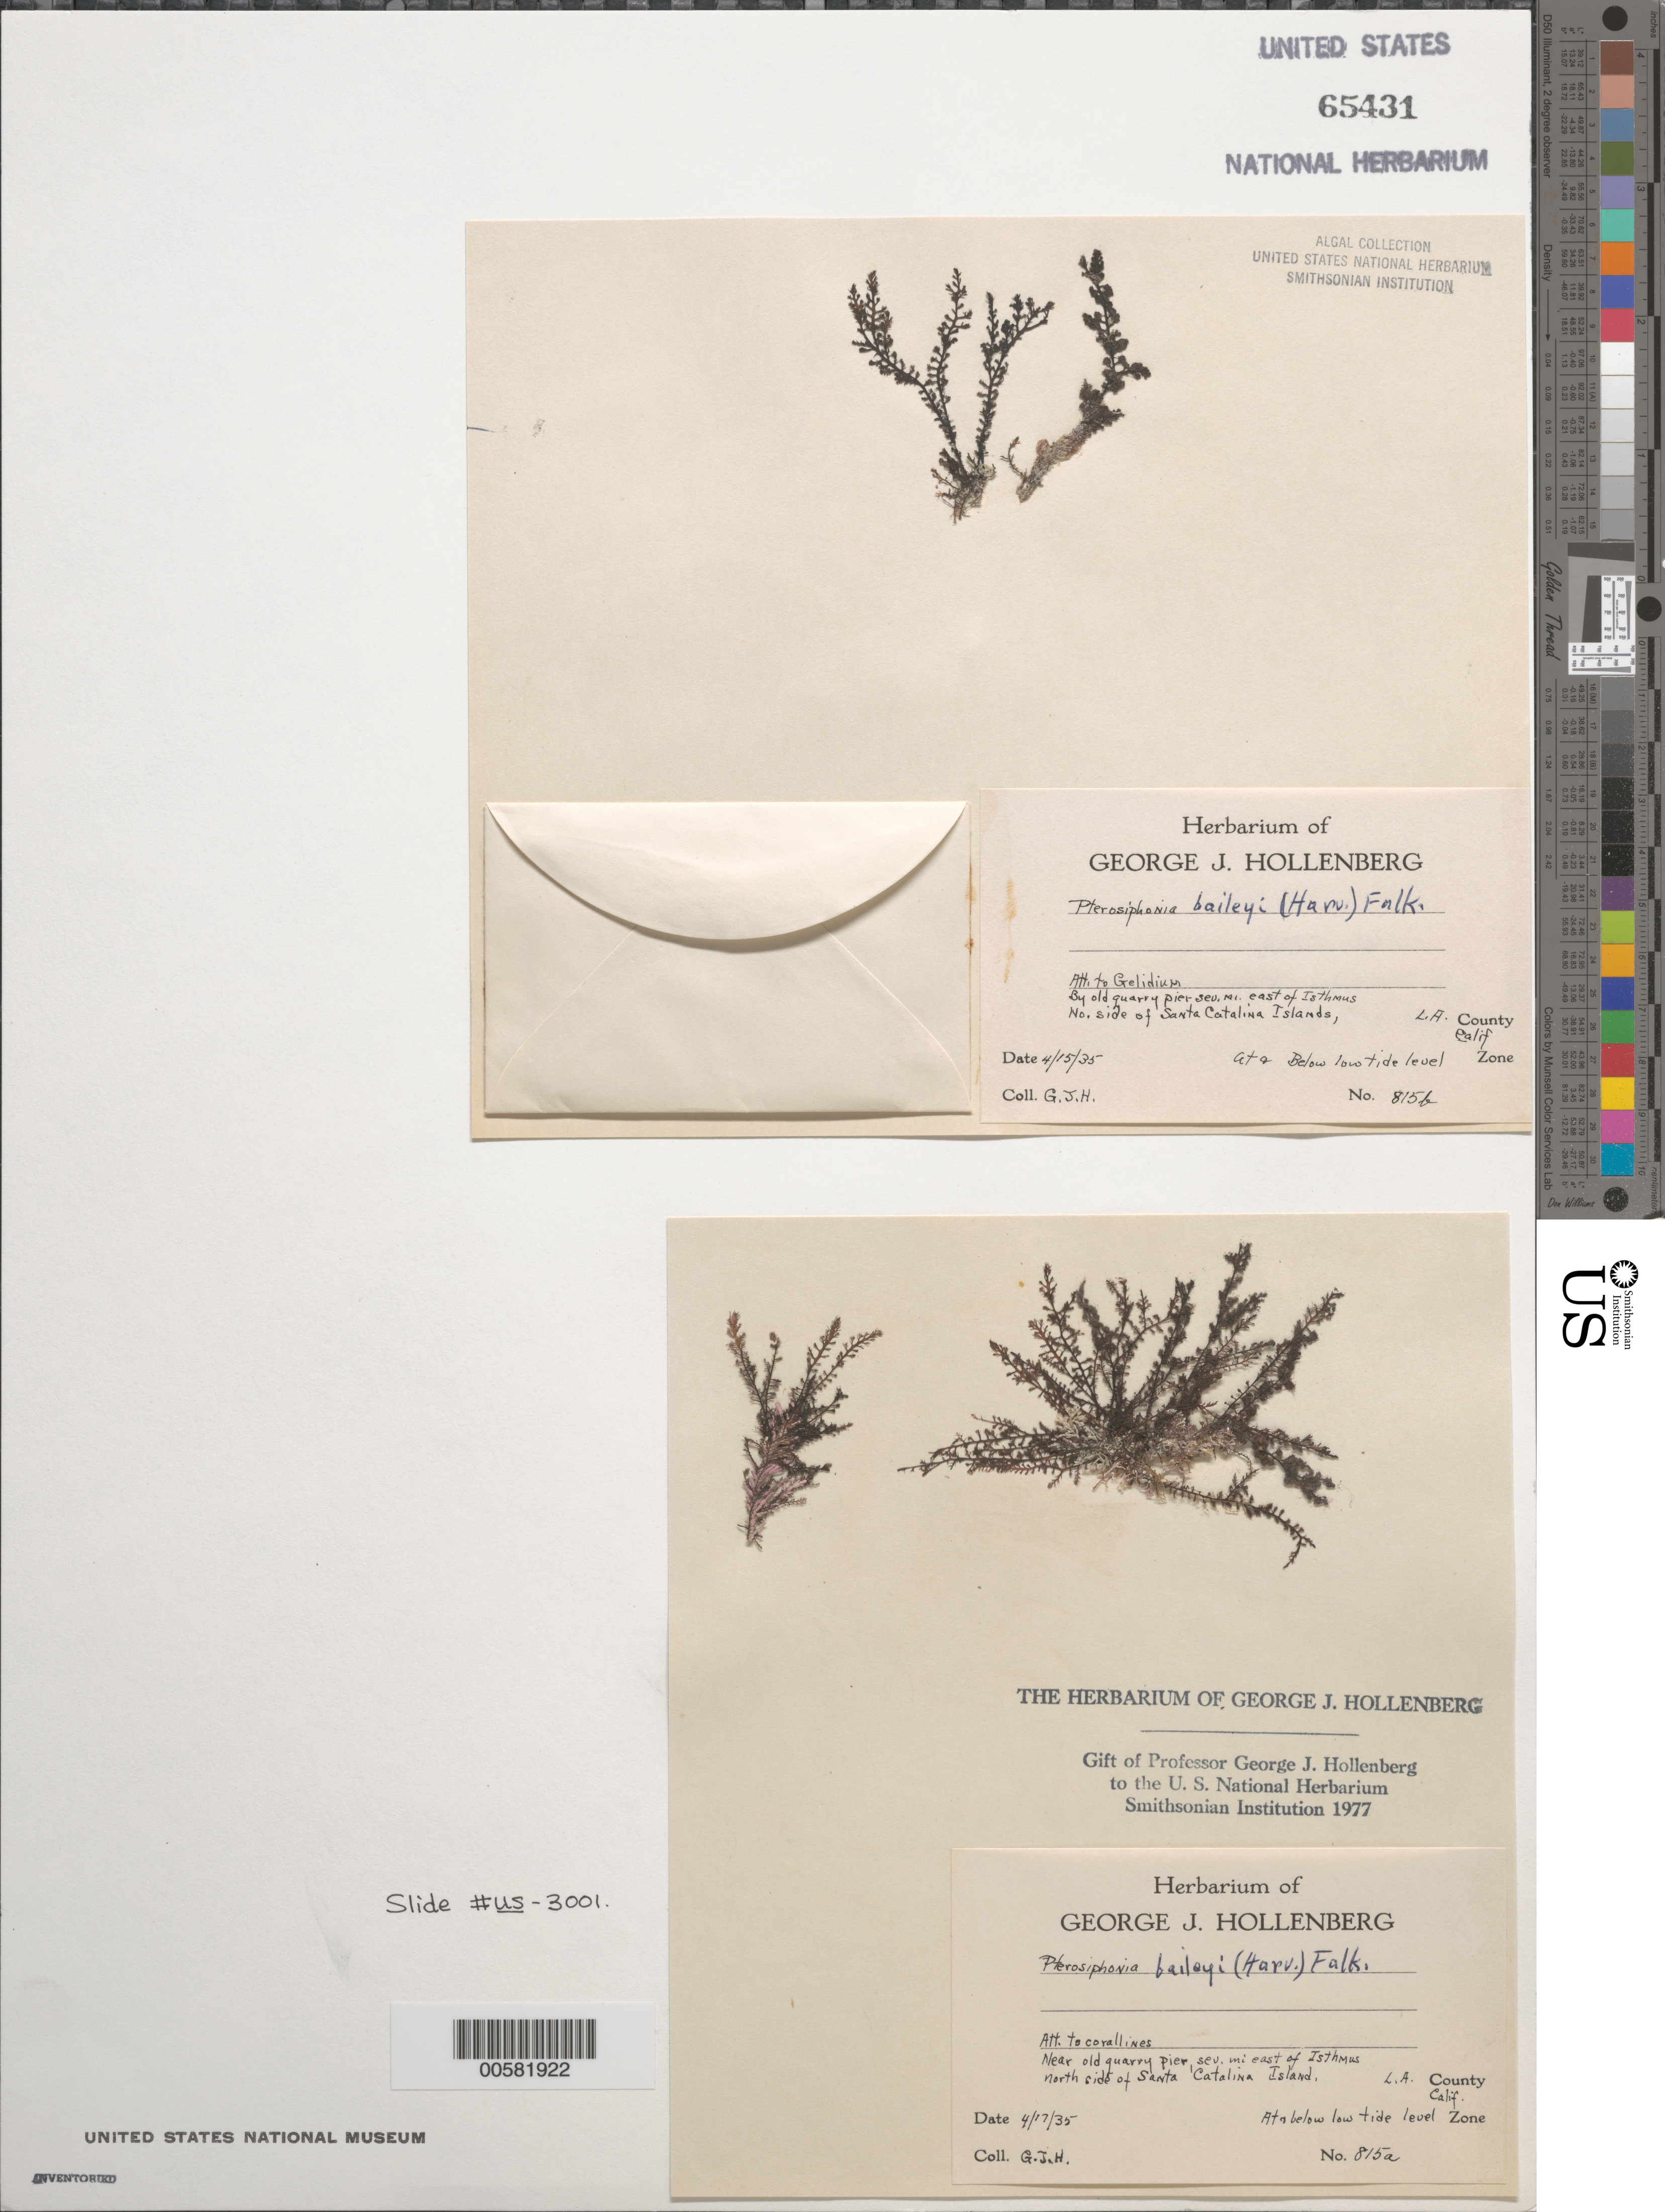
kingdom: Plantae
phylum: Rhodophyta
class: Florideophyceae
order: Ceramiales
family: Rhodomelaceae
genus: Symphyocladiella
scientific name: Symphyocladiella baileyi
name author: (Harvey) D.E.Bustamante et al.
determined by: Algae name updating Project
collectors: G. Hollenberg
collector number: GJH 815A & GJH 815B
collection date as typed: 15 Apr 1935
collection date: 1935-04-15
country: United States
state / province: California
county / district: Los Angeles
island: Santa Catalina Island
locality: East of Isthmus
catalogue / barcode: US 65431